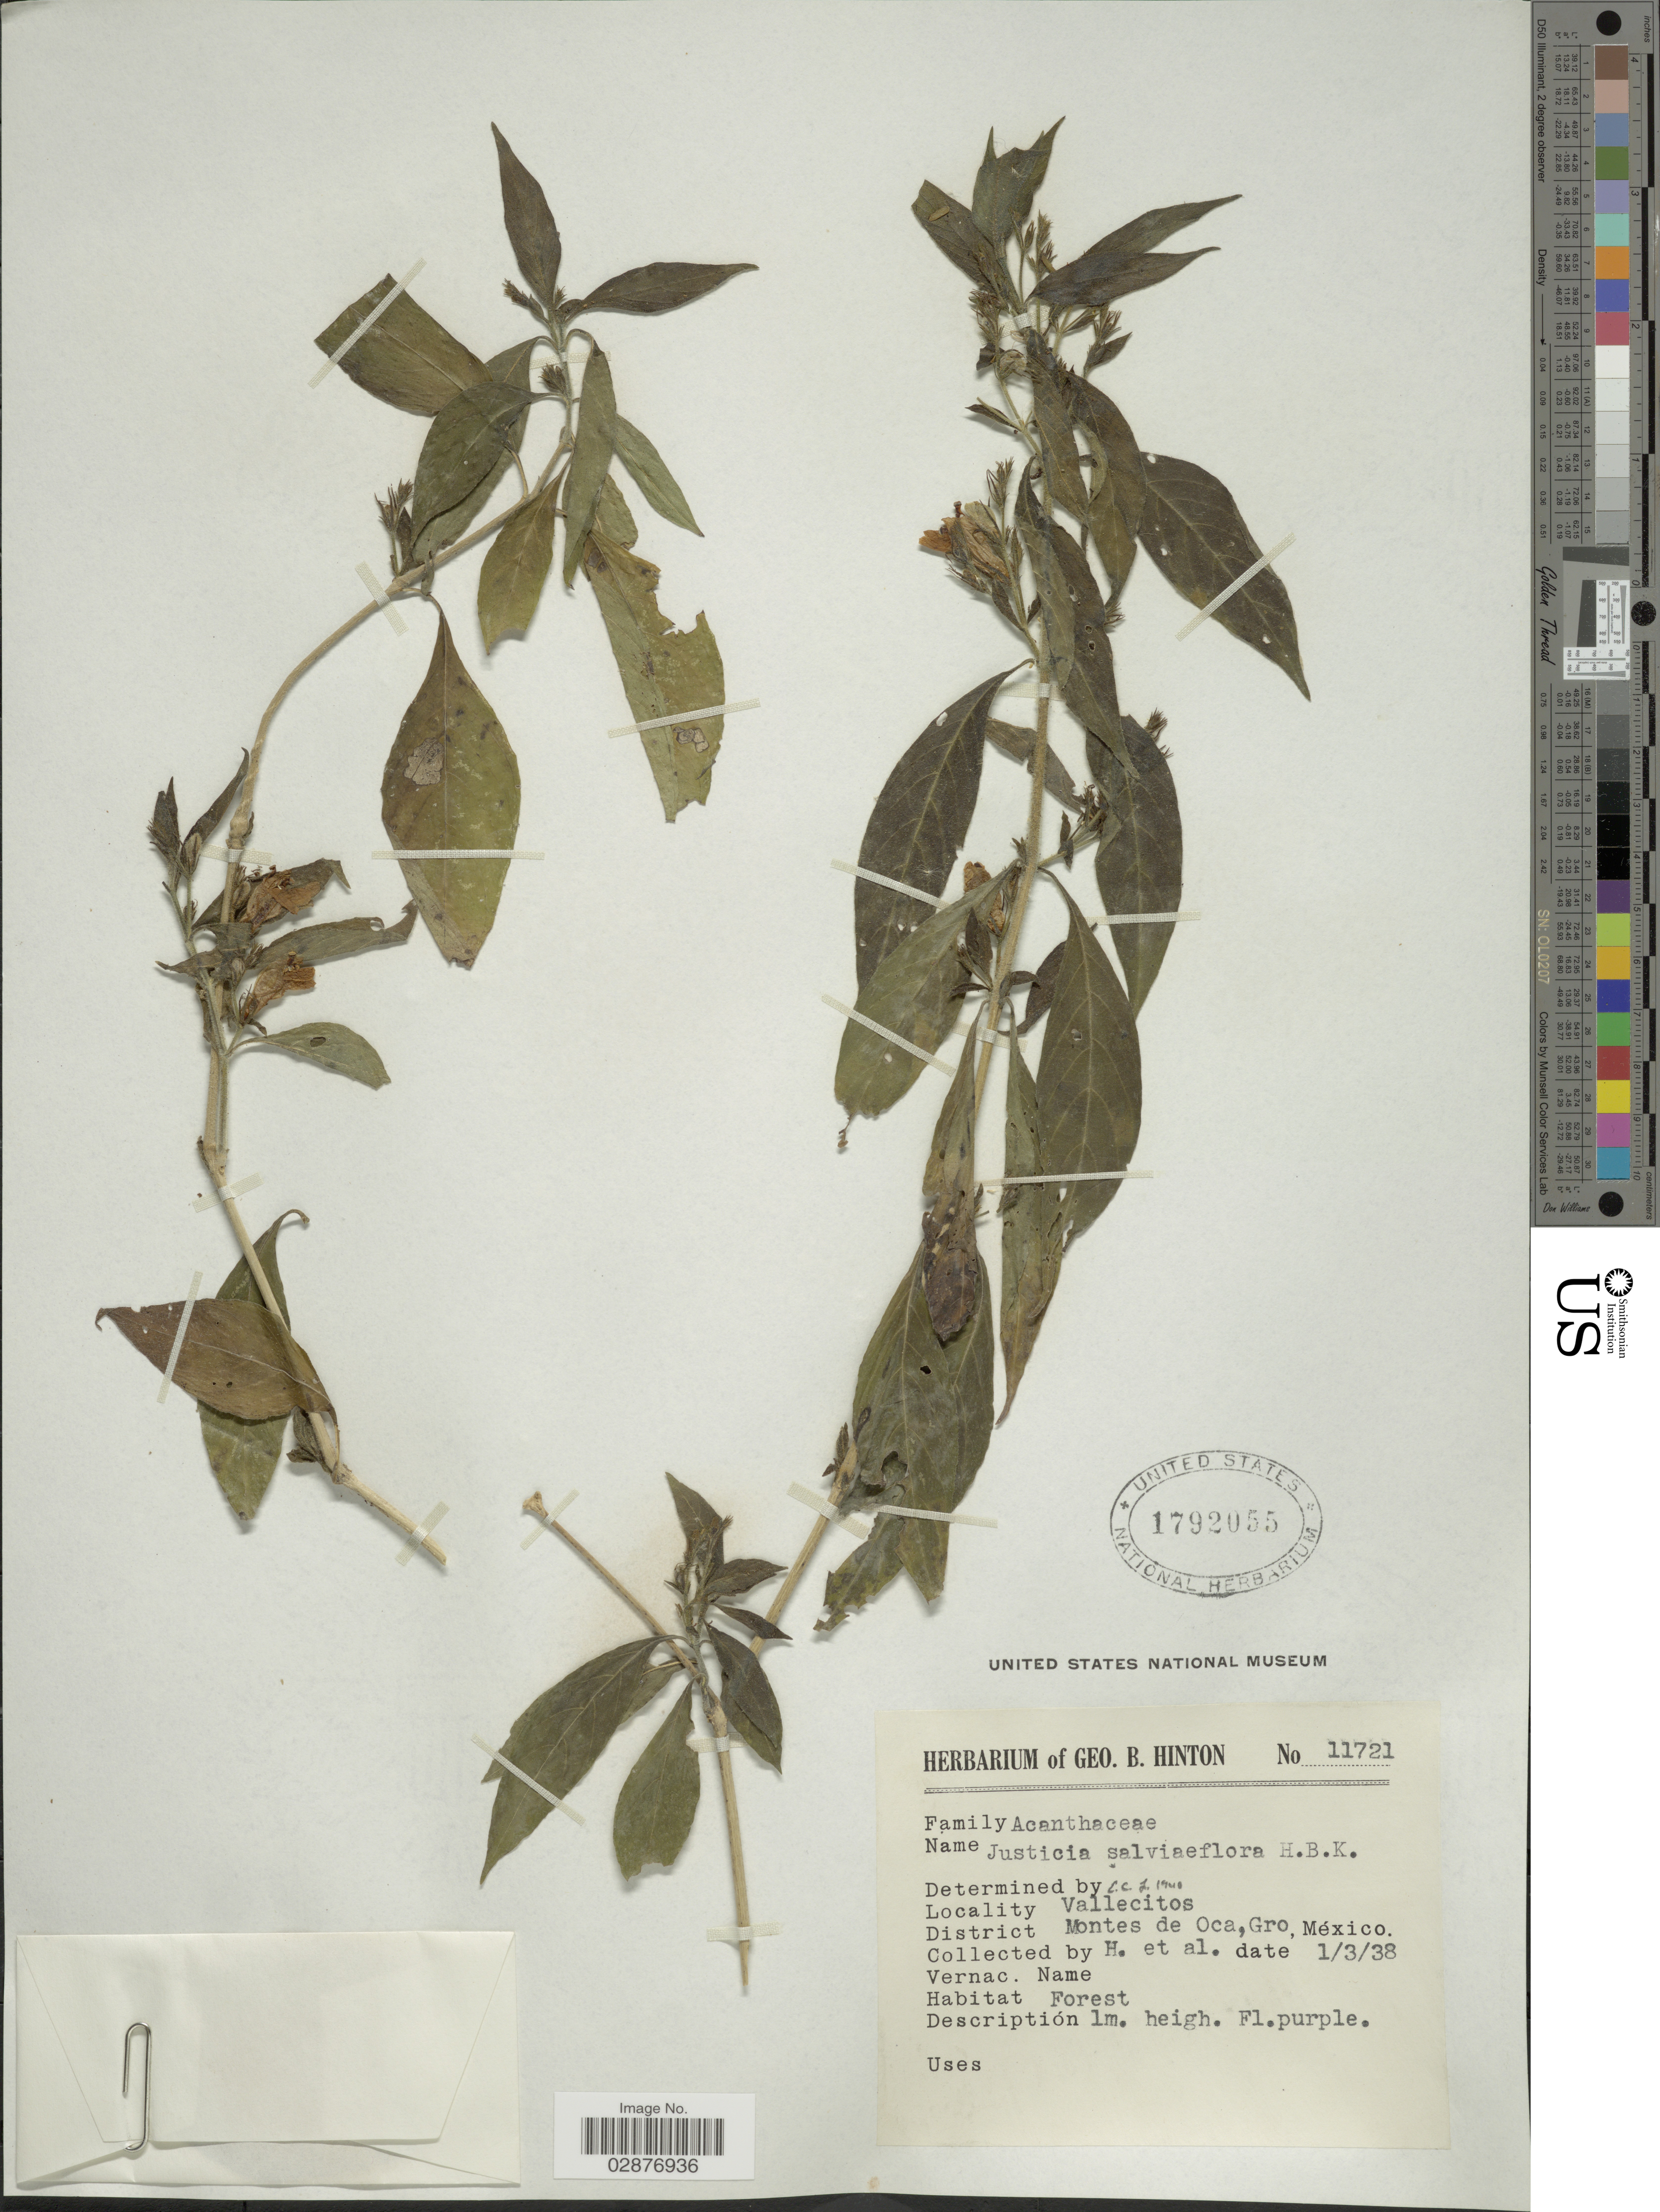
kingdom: Plantae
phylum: Tracheophyta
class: Magnoliopsida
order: Lamiales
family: Acanthaceae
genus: Justicia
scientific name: Justicia salviiflora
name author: Kunth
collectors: G. B. Hinton & et al.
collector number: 11721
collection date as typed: Transcribed d/m/y: 1/3/38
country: Mexico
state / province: Guerrero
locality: Vallecitos, District Montes de Oca.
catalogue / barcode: US 1792055